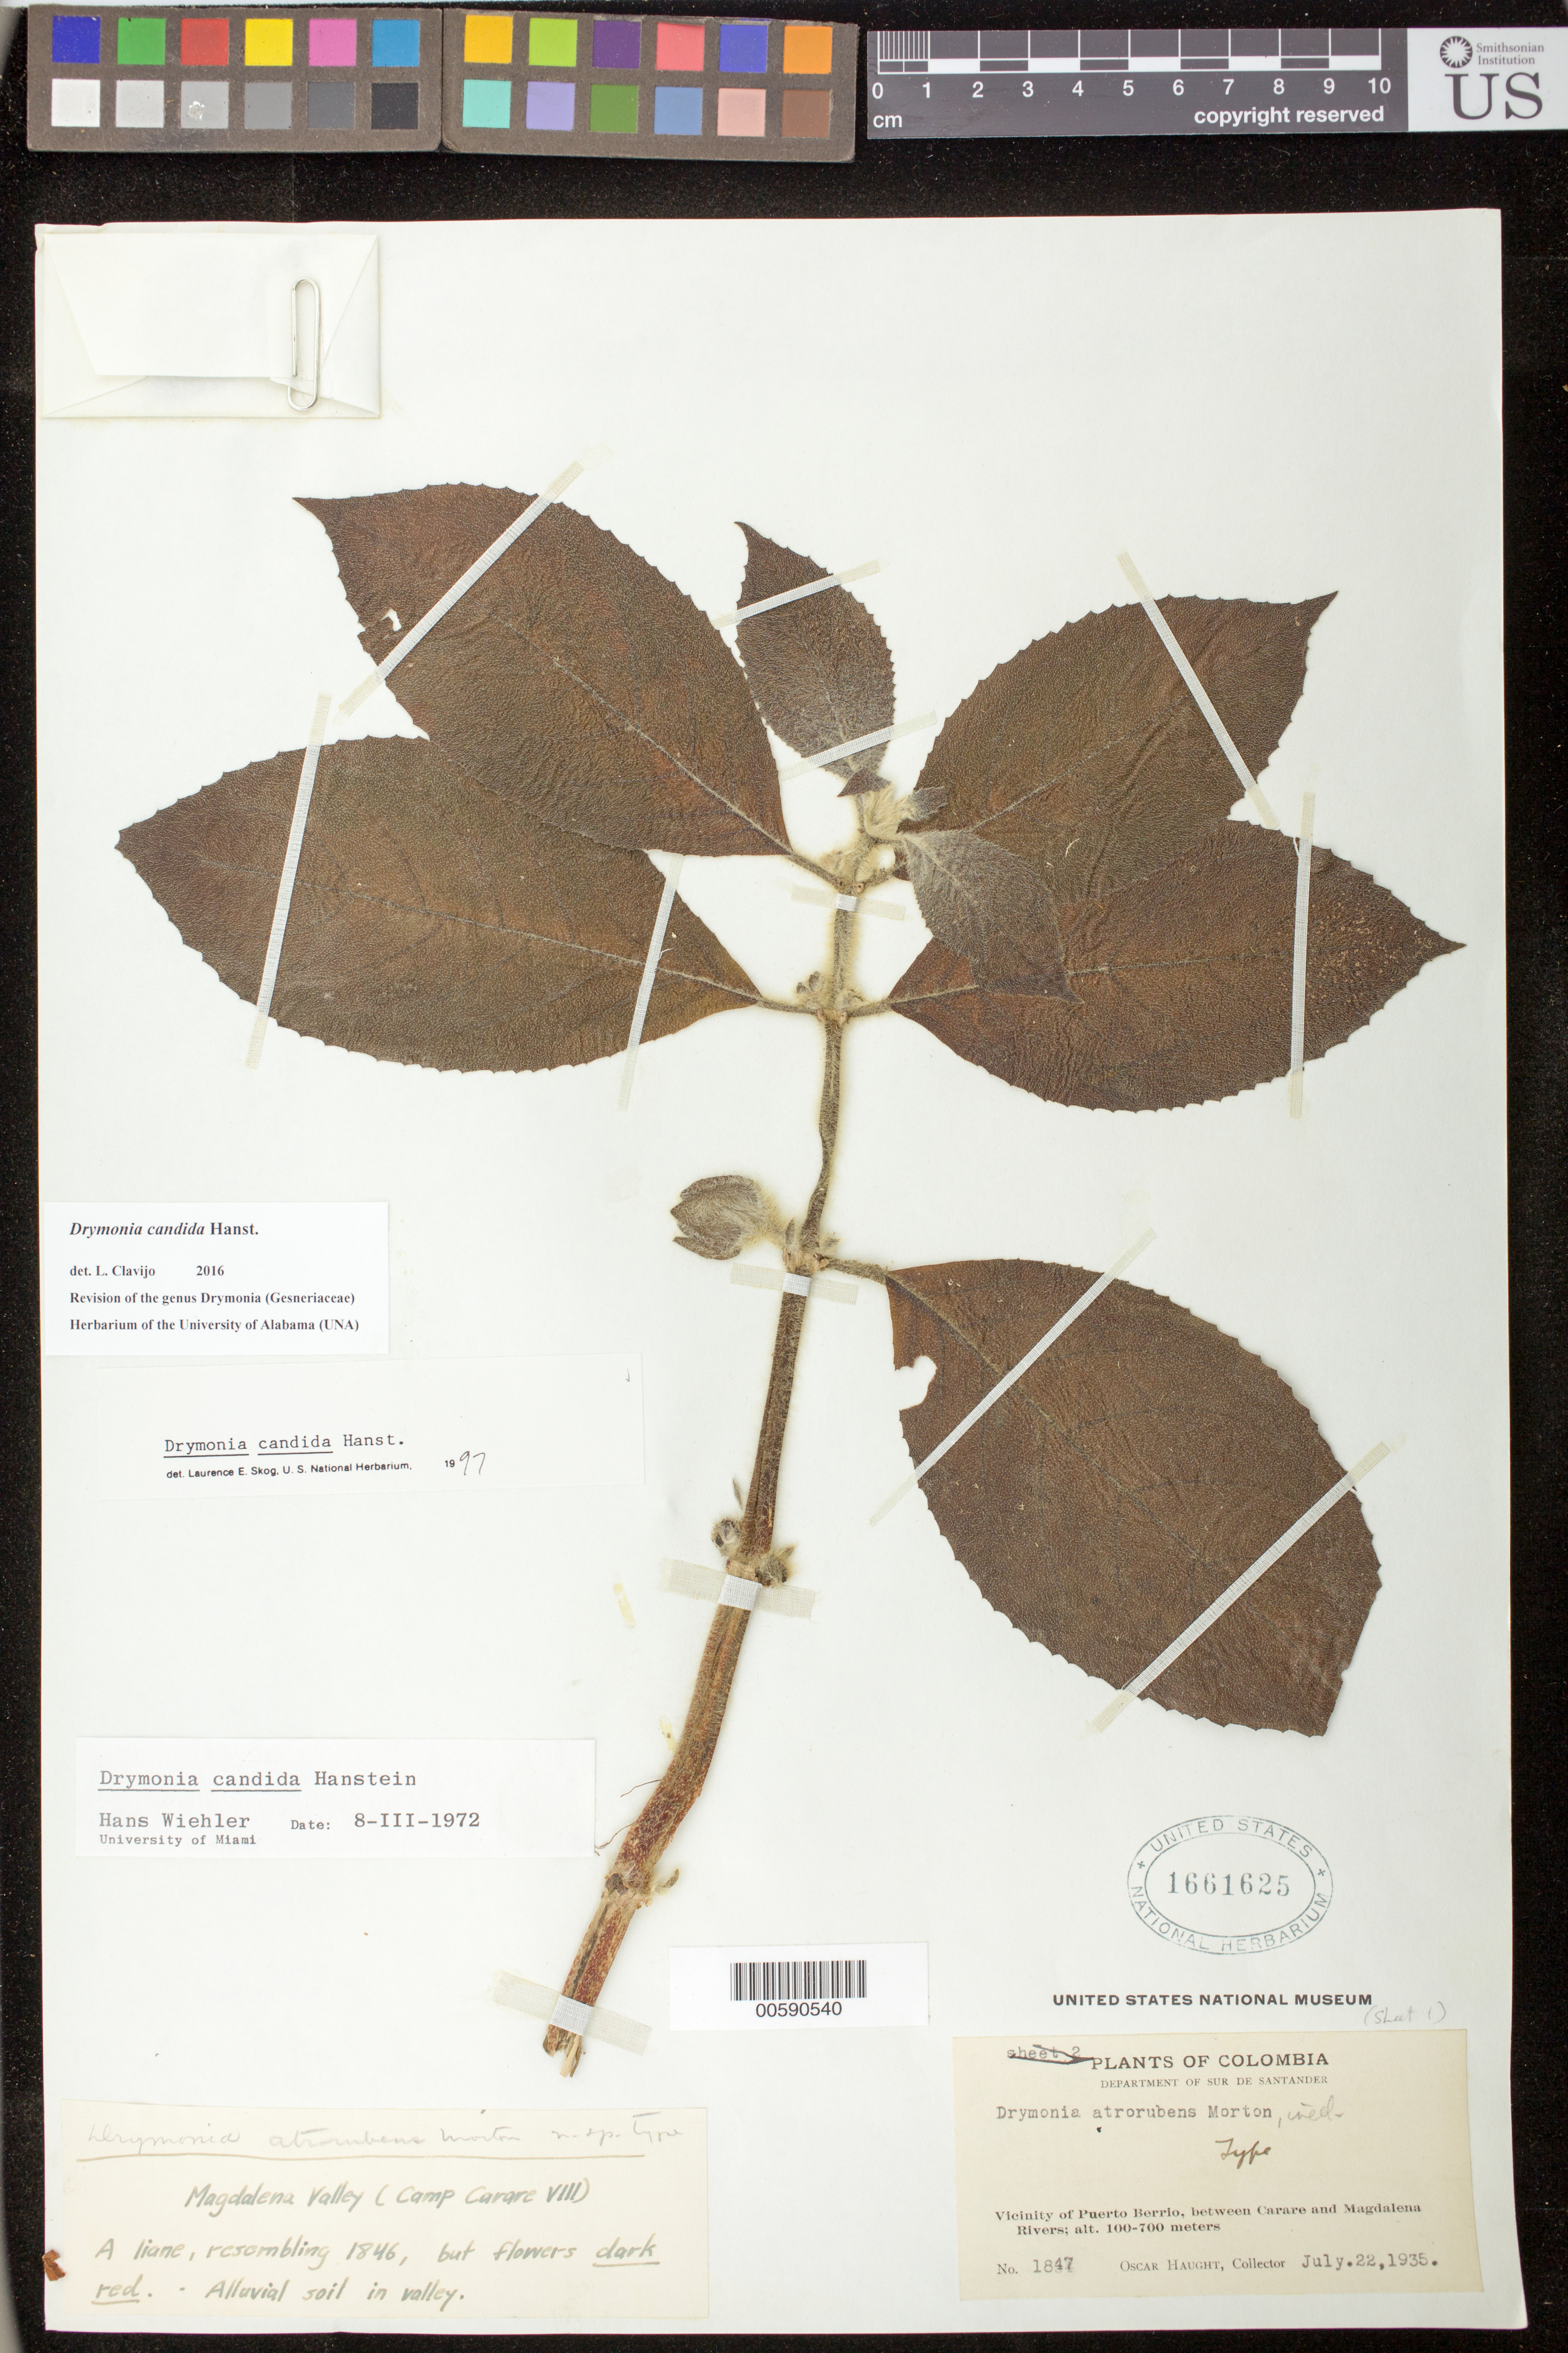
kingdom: Plantae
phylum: Tracheophyta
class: Magnoliopsida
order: Lamiales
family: Gesneriaceae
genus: Drymonia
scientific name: Drymonia candida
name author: Hanst.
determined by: Skog, Laurence E.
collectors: O. L. Haught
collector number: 1847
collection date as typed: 22 Jul 1935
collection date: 1935-07-22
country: Colombia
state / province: Santander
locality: Vicinity of Puerto Berrio, between Carare and Magdalena Rivers; Magdalena Valley (Camp Carare VIII)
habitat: Alluvial soil in valley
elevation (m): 100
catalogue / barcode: US 1661625